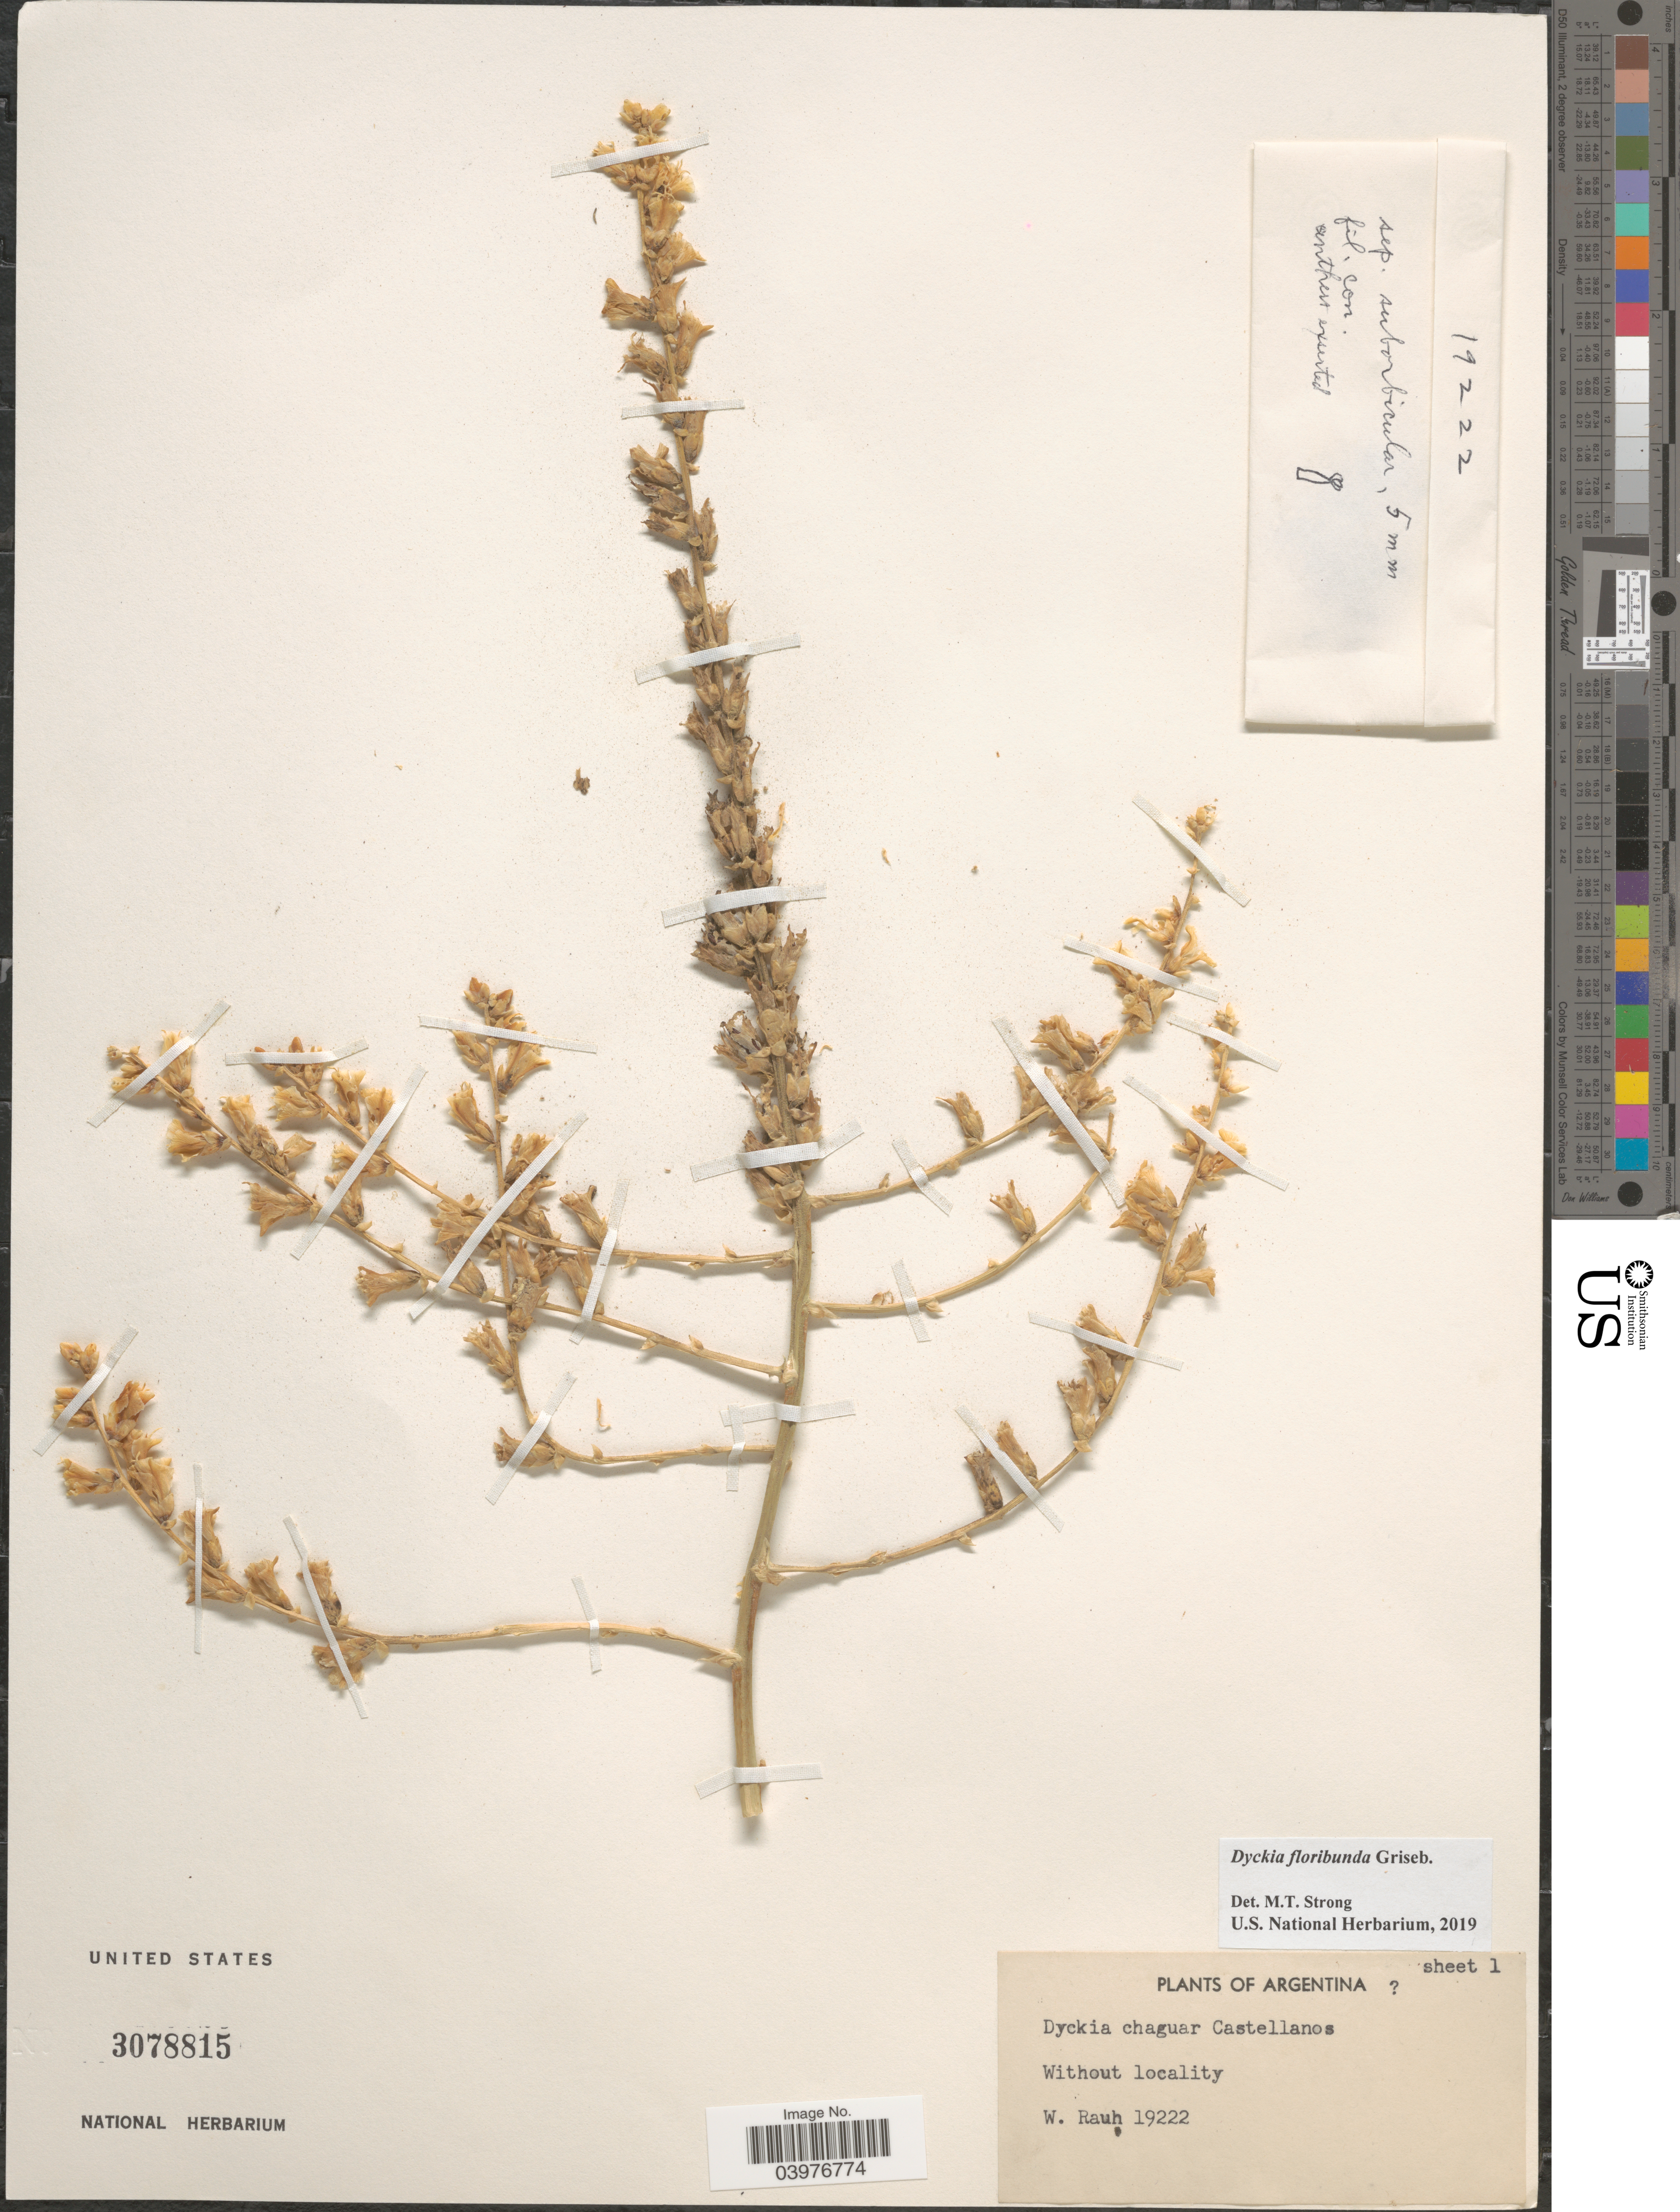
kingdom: Plantae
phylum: Tracheophyta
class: Liliopsida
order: Poales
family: Bromeliaceae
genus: Dyckia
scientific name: Dyckia floribunda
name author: Griseb.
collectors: W. Rauh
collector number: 19222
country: Argentina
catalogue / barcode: US 3078815